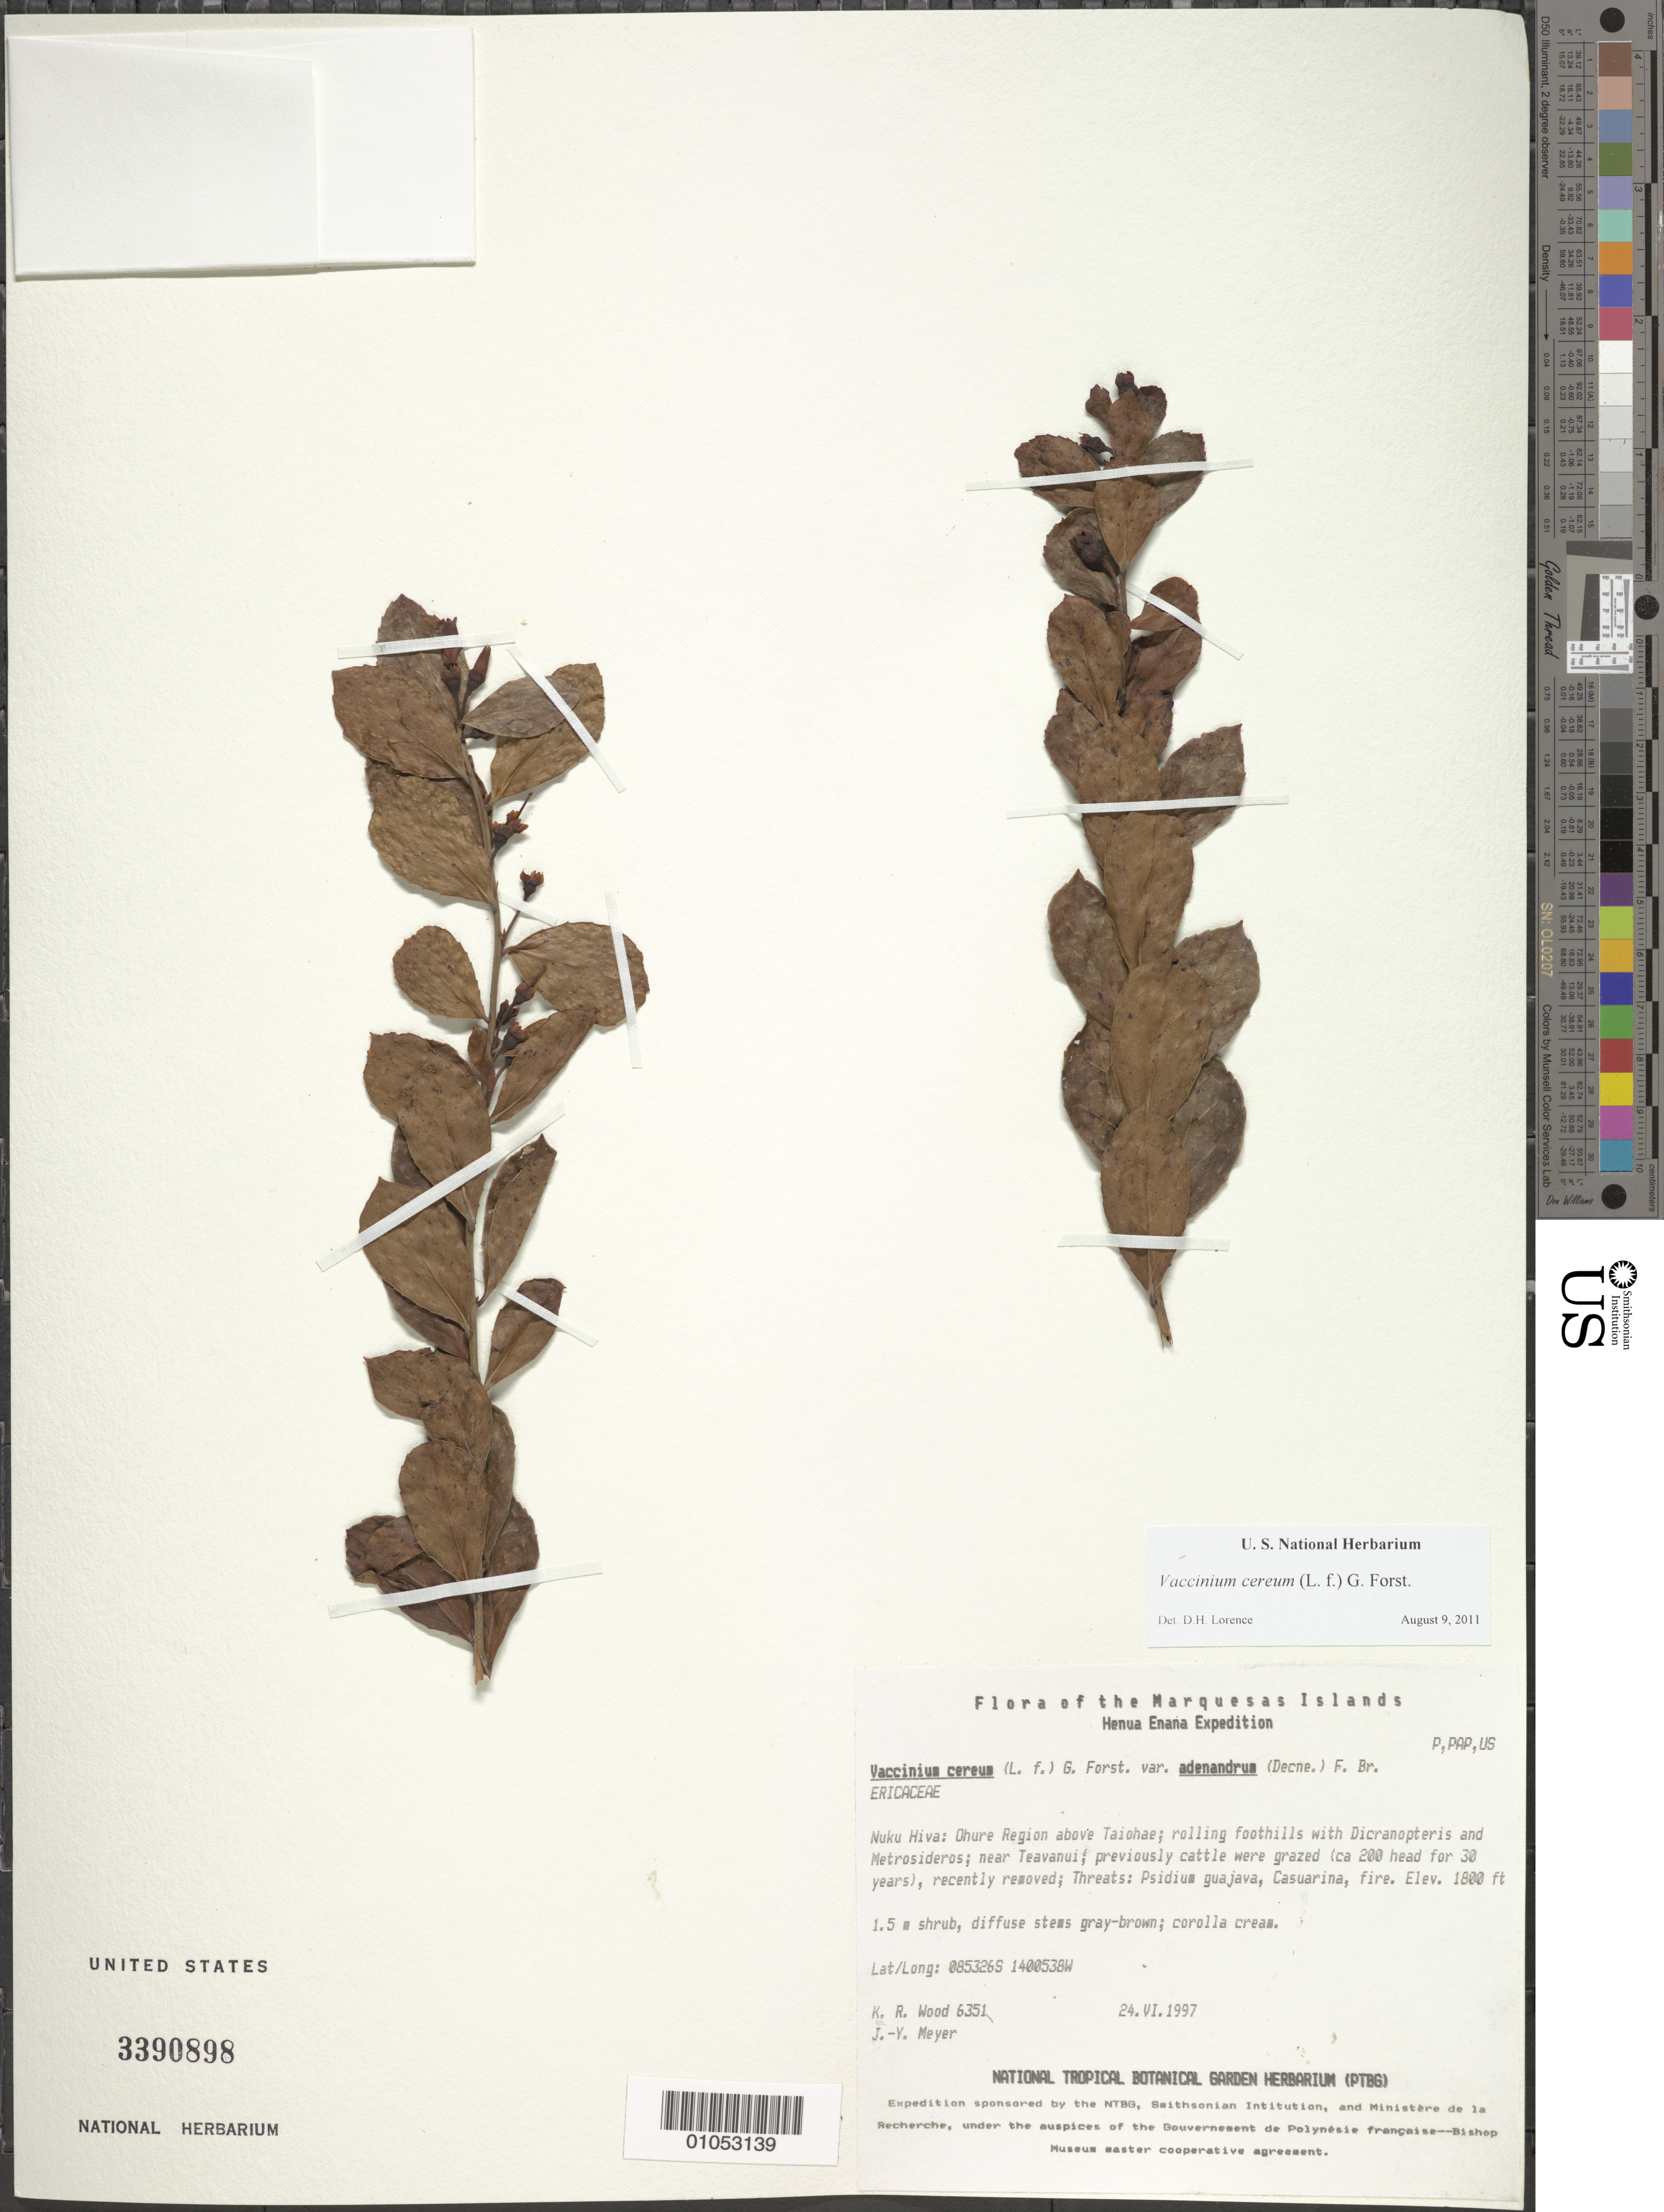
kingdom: Plantae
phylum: Tracheophyta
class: Magnoliopsida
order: Ericales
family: Ericaceae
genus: Vaccinium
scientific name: Vaccinium cereum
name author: (L. f.) G. Forst.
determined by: Lorence, David H., (PTBG), National Tropical Botanical Garden (UNITED STATES)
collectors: K. R. Wood & J.-Y. Meyer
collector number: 6351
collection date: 1997-06-24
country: French Polynesia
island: Nuku Hiva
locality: Ohure Region above Taiohae, near Teavanui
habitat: On rolling foot hills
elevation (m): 549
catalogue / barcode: US 3390898